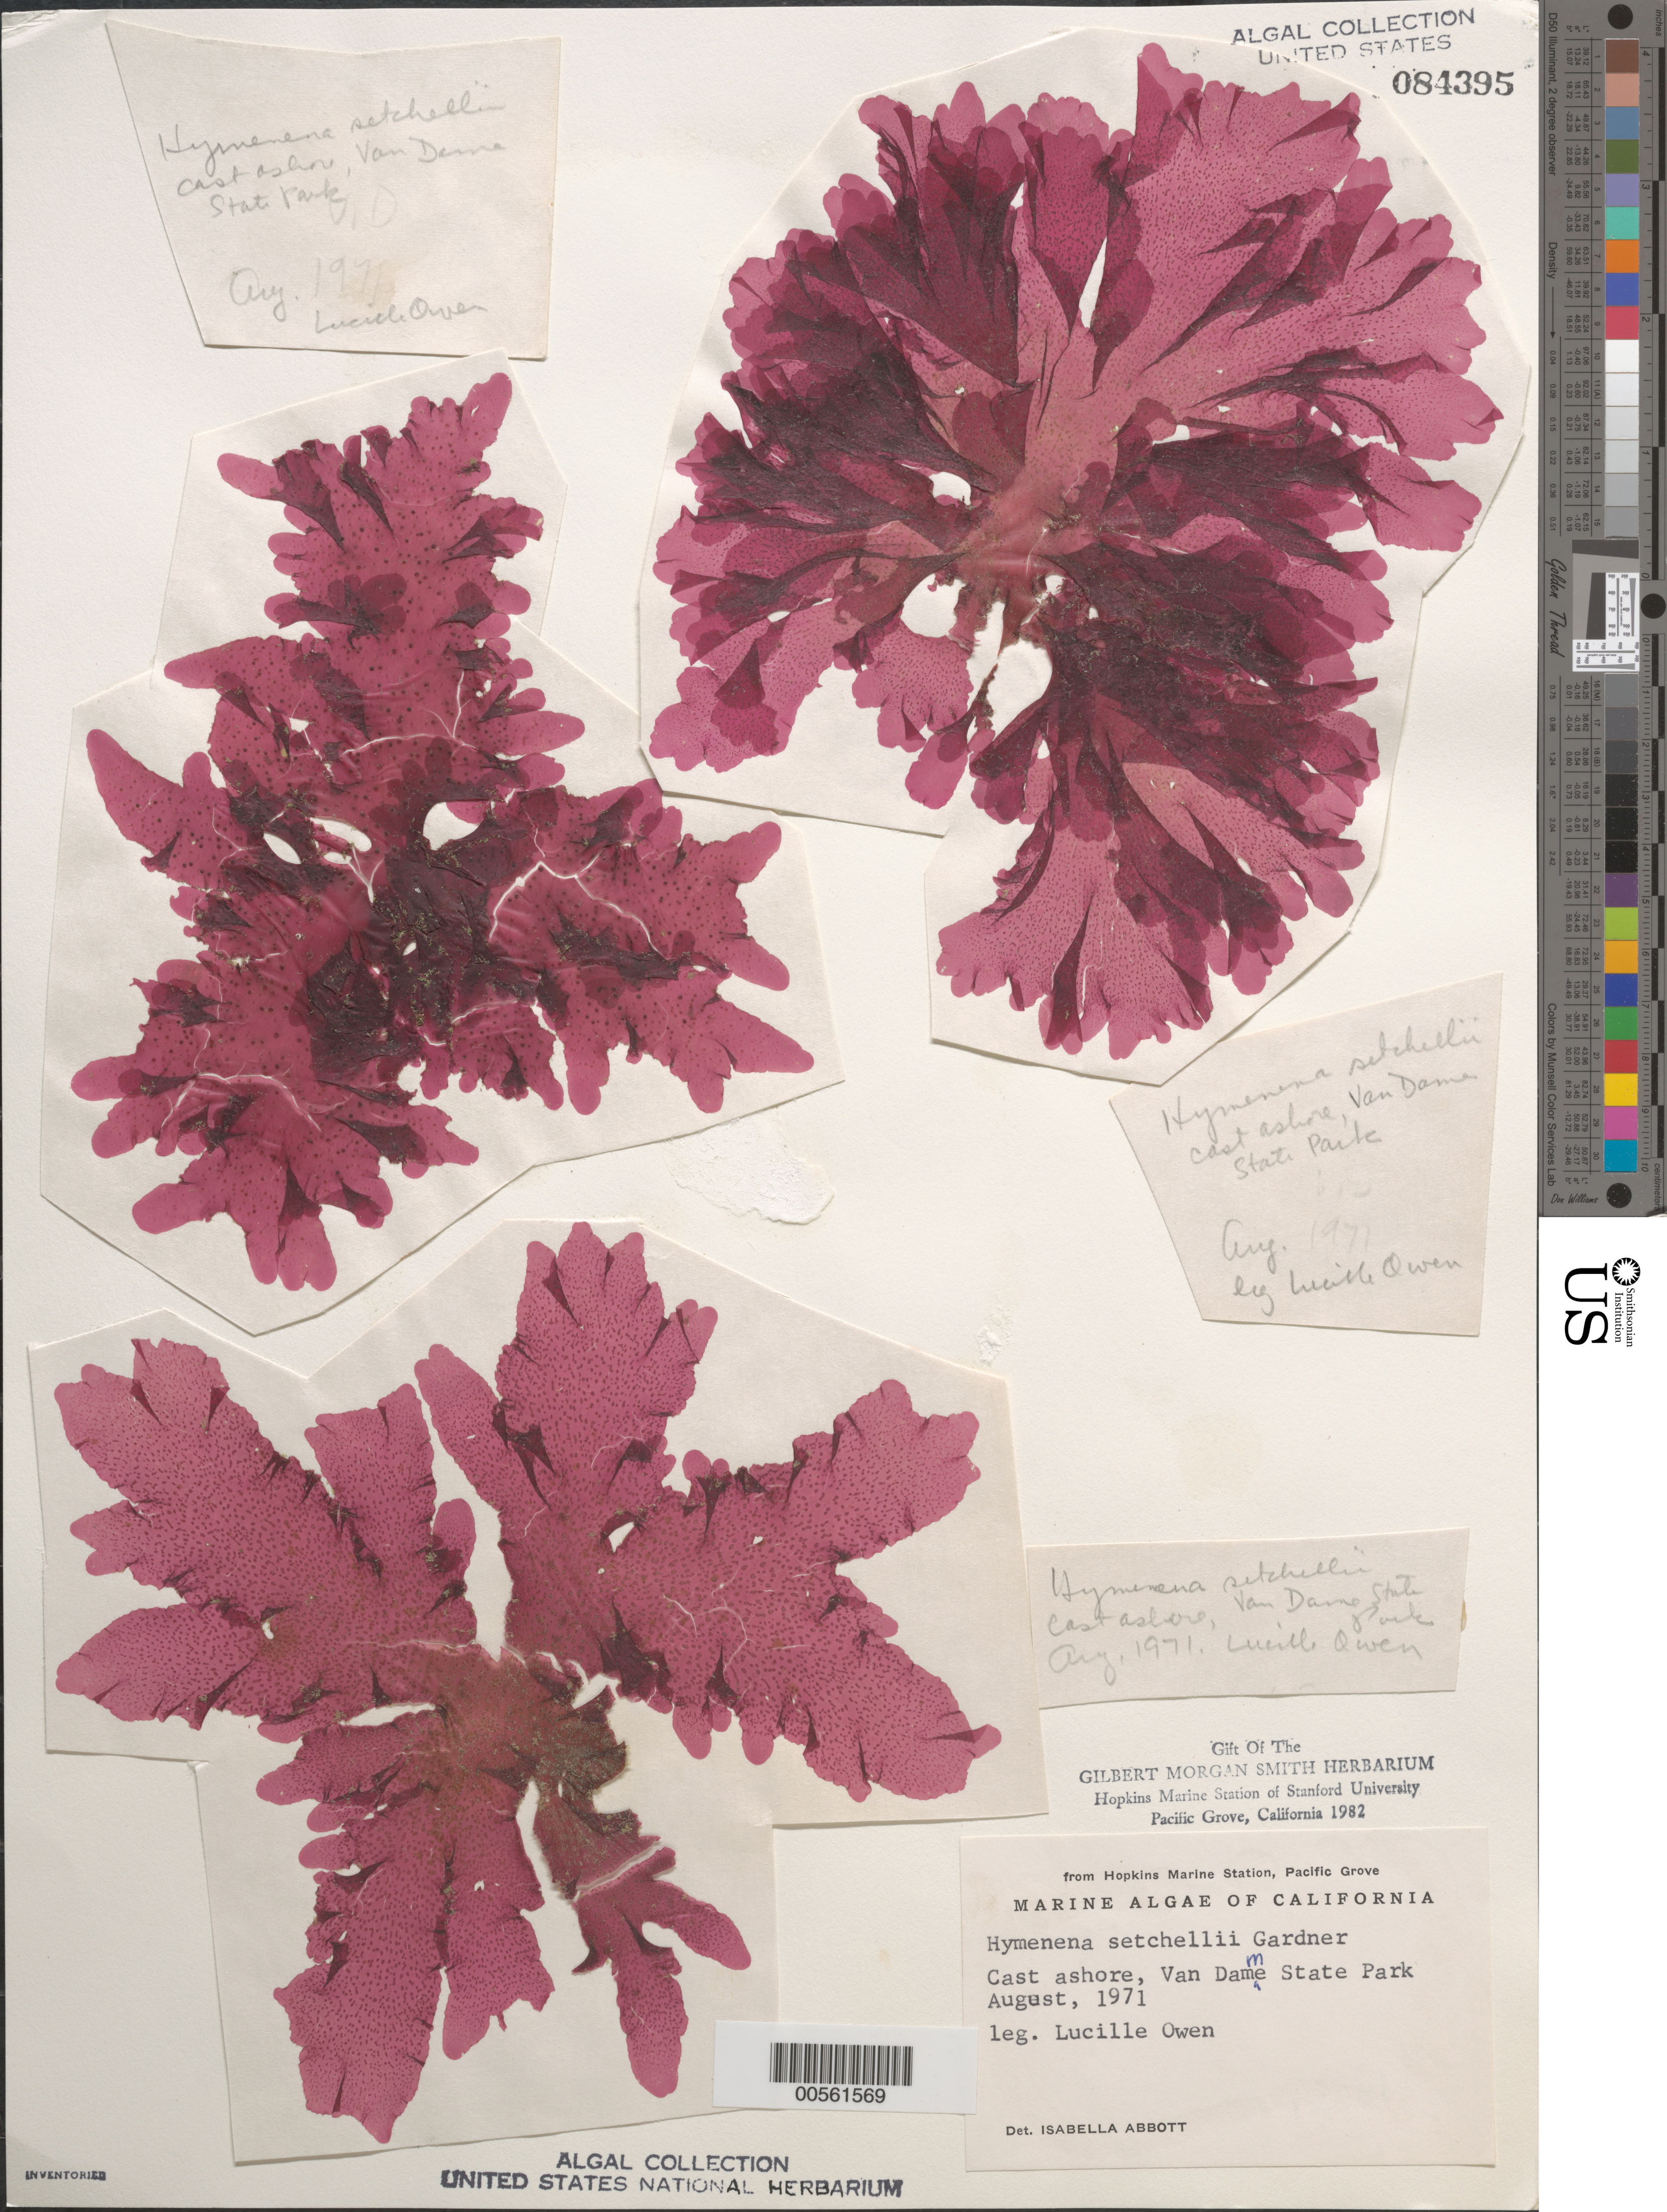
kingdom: Plantae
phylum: Rhodophyta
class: Florideophyceae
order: Ceramiales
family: Delesseriaceae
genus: Hymenena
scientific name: Hymenena setchellii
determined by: Abbott, Isabella A.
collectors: L. Owen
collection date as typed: Aug 1971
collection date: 1971-08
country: United States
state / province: California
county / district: Mendocino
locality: Van Damme State Park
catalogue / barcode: US 84395